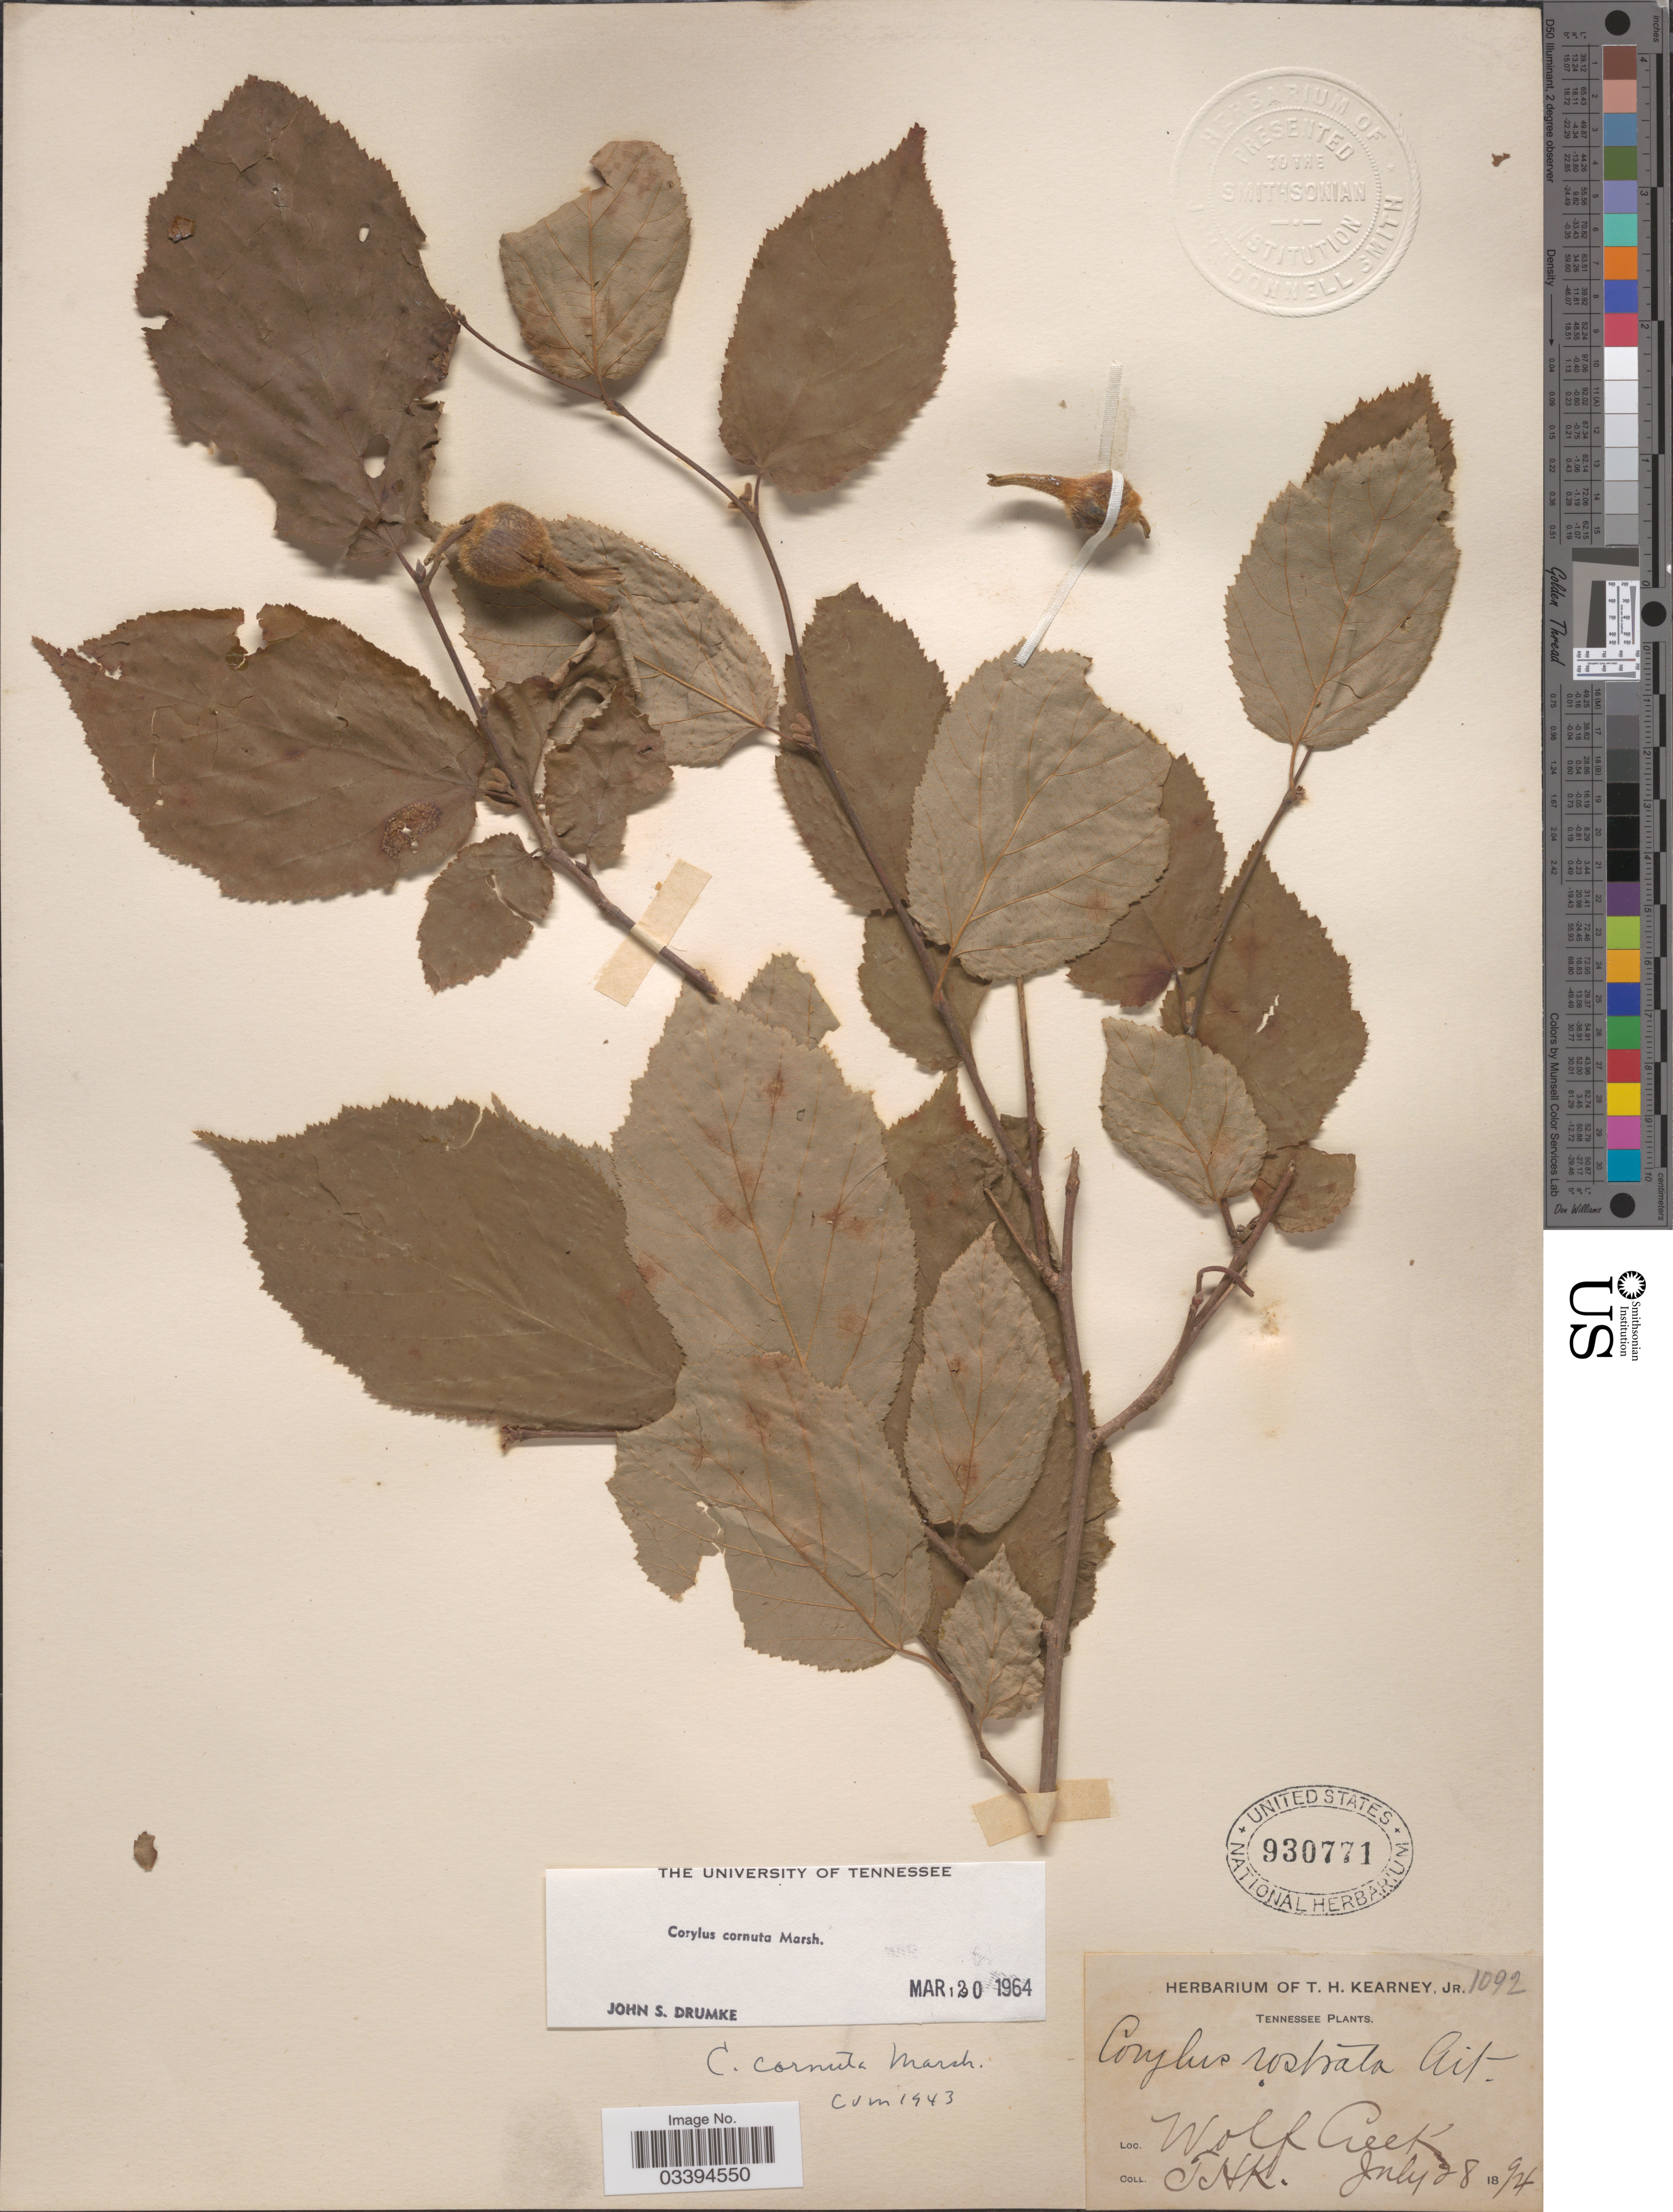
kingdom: Plantae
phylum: Tracheophyta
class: Magnoliopsida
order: Fagales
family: Betulaceae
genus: Corylus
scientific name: Corylus cornuta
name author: Marshall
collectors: T. H. Kearney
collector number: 1092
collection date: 1894-07-28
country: United States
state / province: Tennessee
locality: Wolf Creek.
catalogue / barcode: US 930771